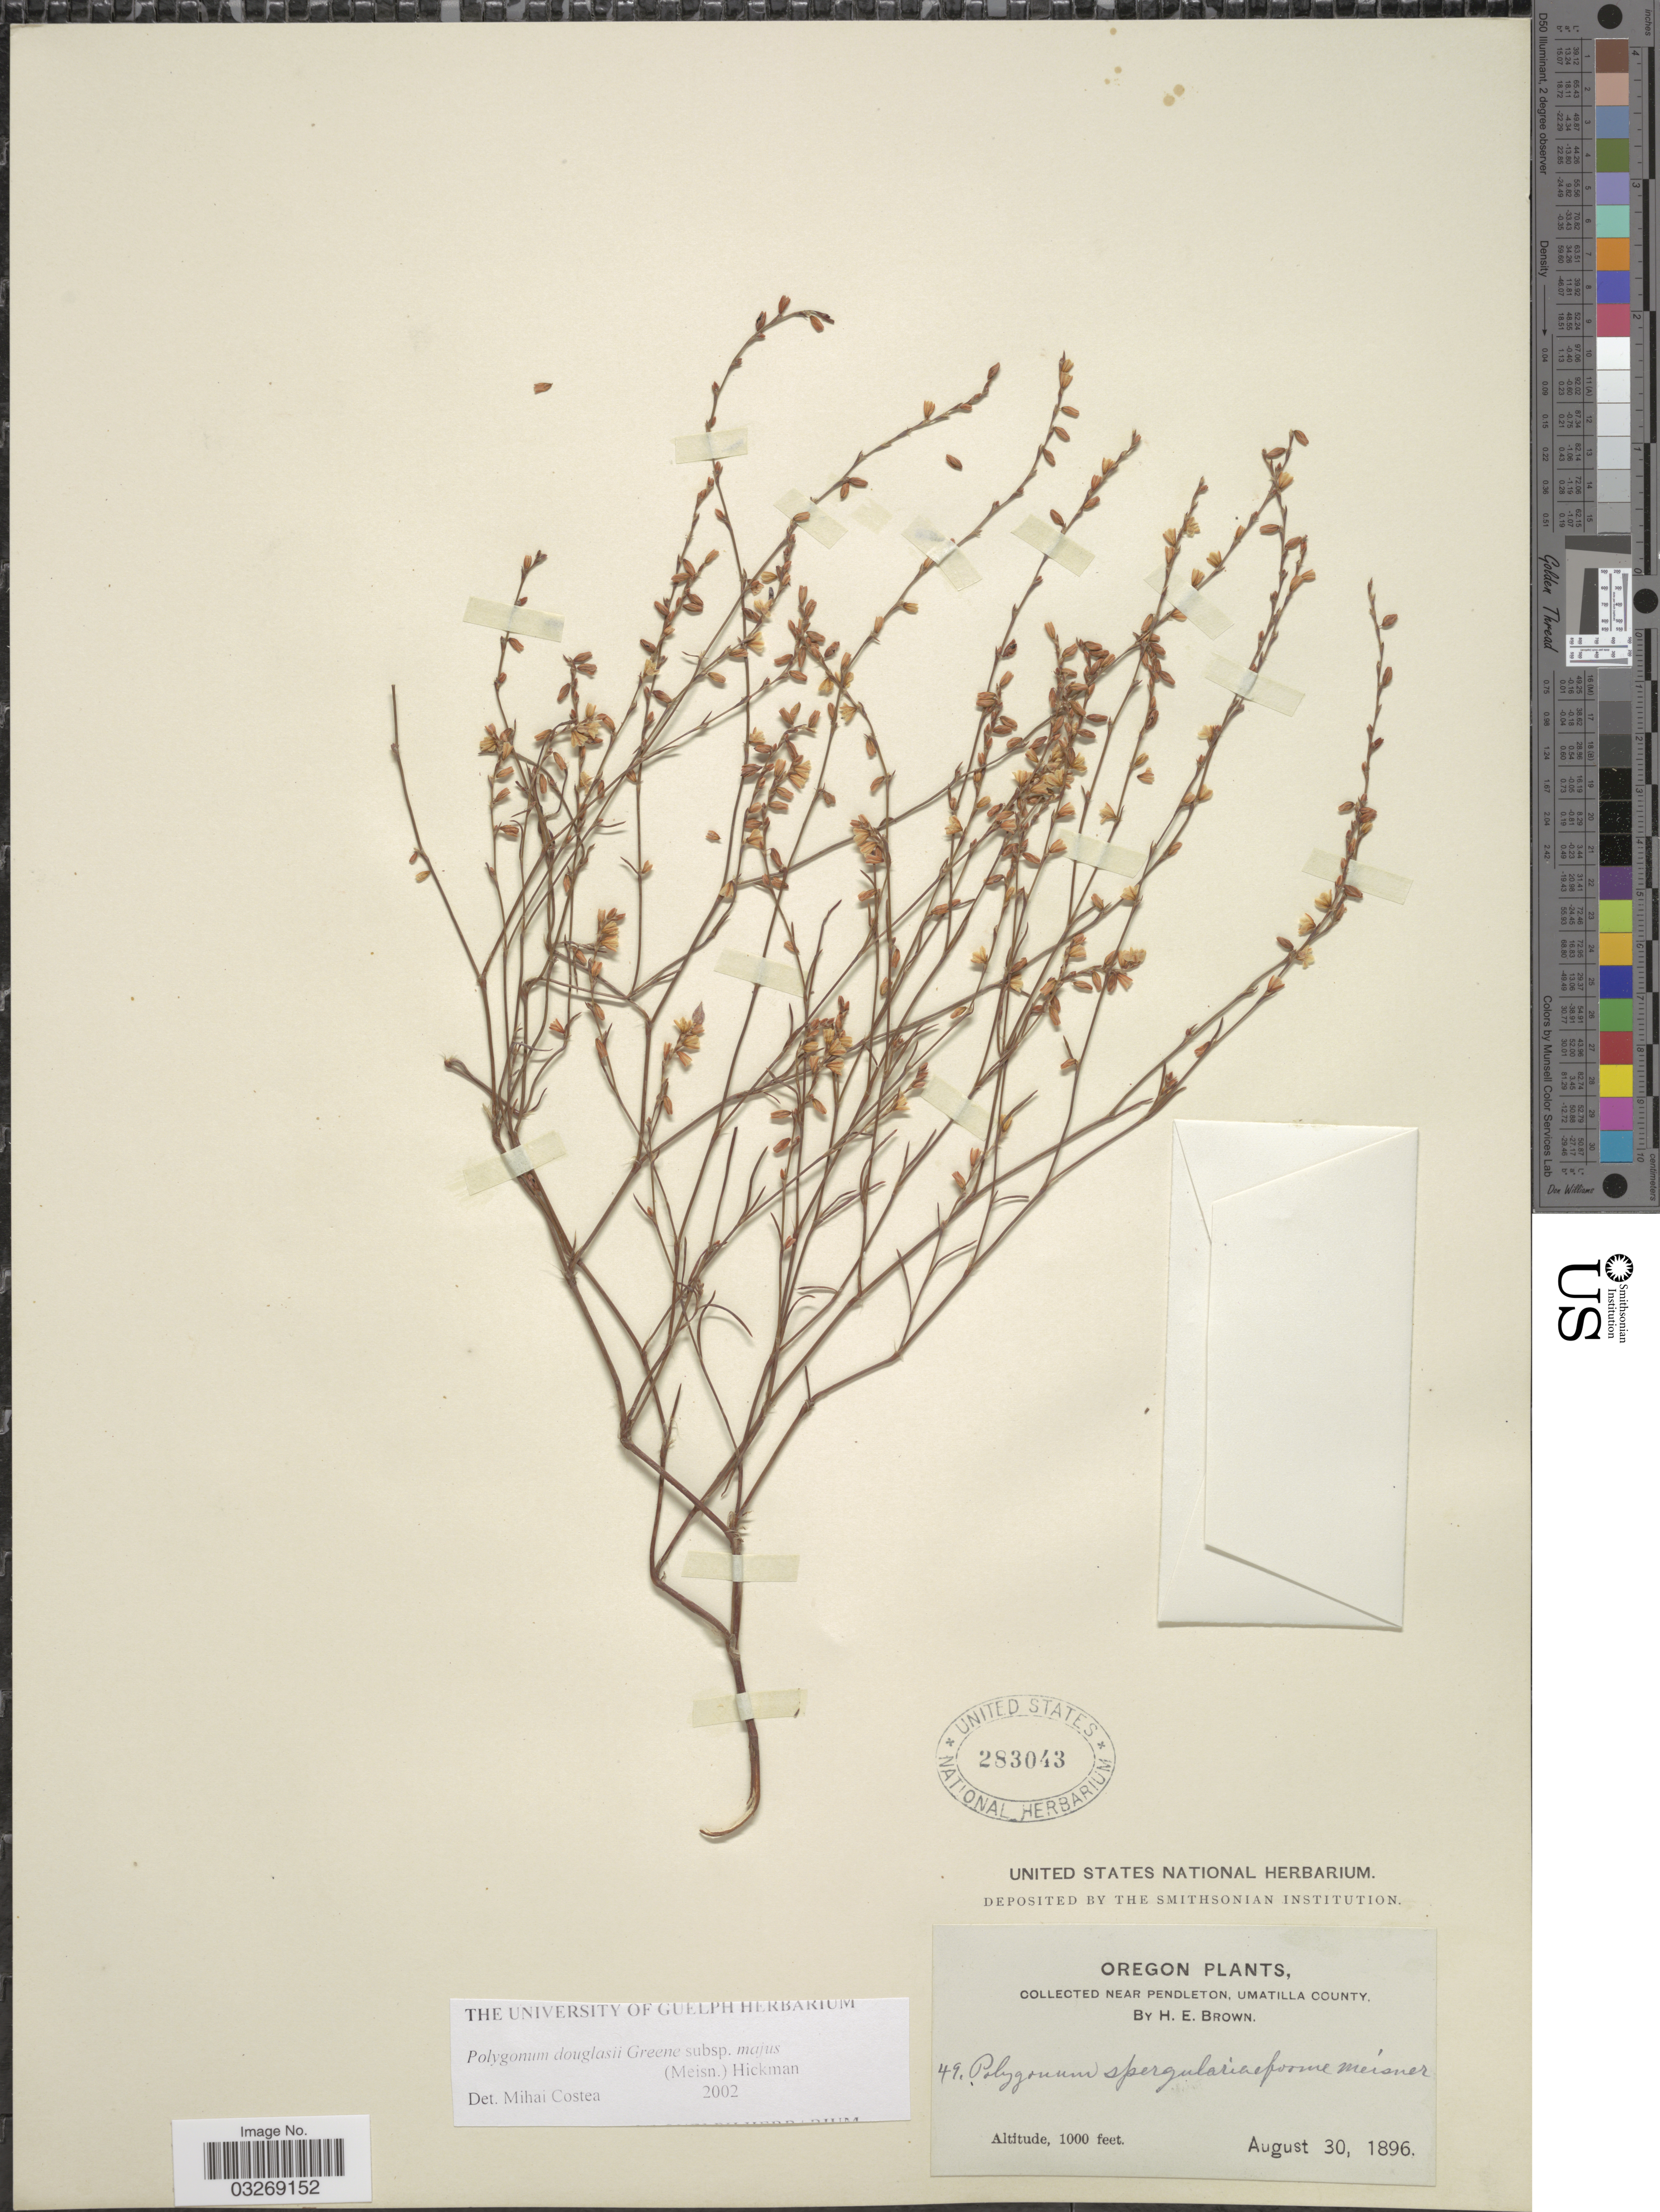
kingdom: Plantae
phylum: Tracheophyta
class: Magnoliopsida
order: Caryophyllales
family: Polygonaceae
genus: Polygonum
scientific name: Polygonum douglasii subsp. majus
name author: (Meisn.) Hickman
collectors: H. E. Brown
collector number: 49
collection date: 1896-08-30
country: United States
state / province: Oregon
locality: Near Pendleton, Umatilla County.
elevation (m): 305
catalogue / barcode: US 283043